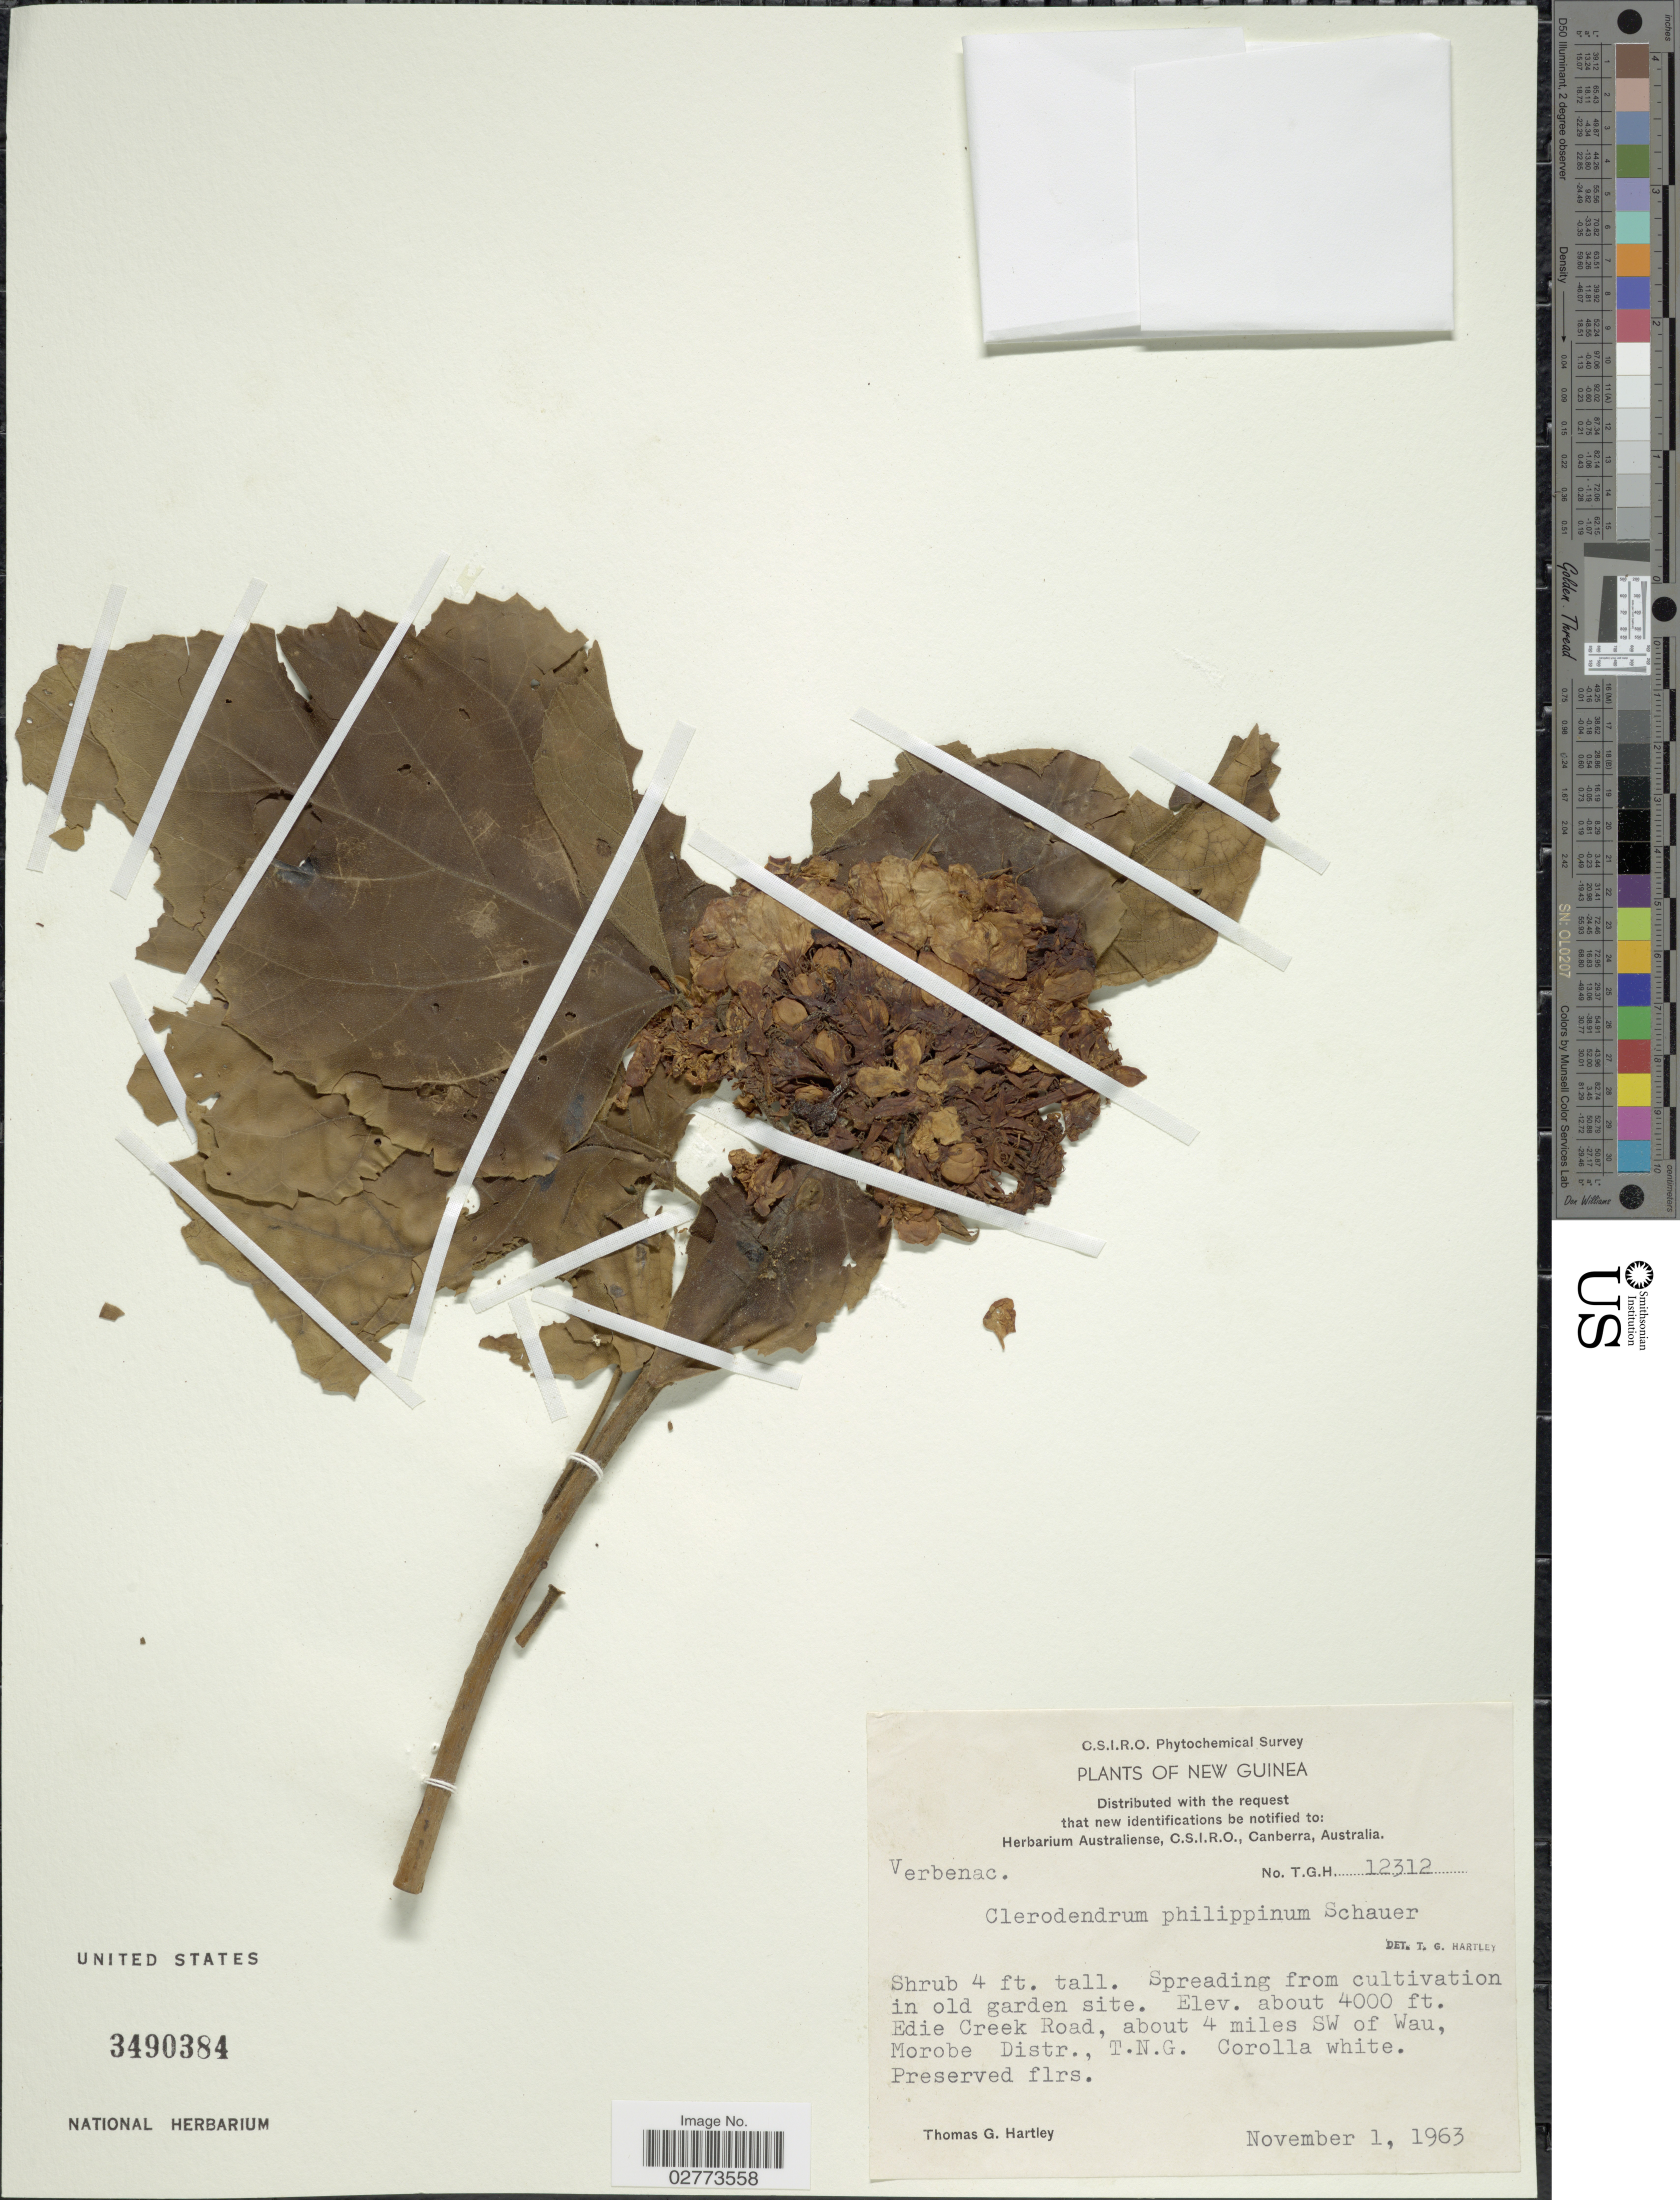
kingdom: Plantae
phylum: Tracheophyta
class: Magnoliopsida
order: Lamiales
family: Lamiaceae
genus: Clerodendrum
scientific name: Clerodendrum philippinum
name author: Schauer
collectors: T. G. Hartley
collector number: T.G.H. 12312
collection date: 1963-11-01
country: Papua New Guinea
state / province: Morobe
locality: New Guinea. Eddie Creek Road, about 4 miles SW of Wau, Morobe Distr., T.N.G.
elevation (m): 1219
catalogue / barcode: US 3490384